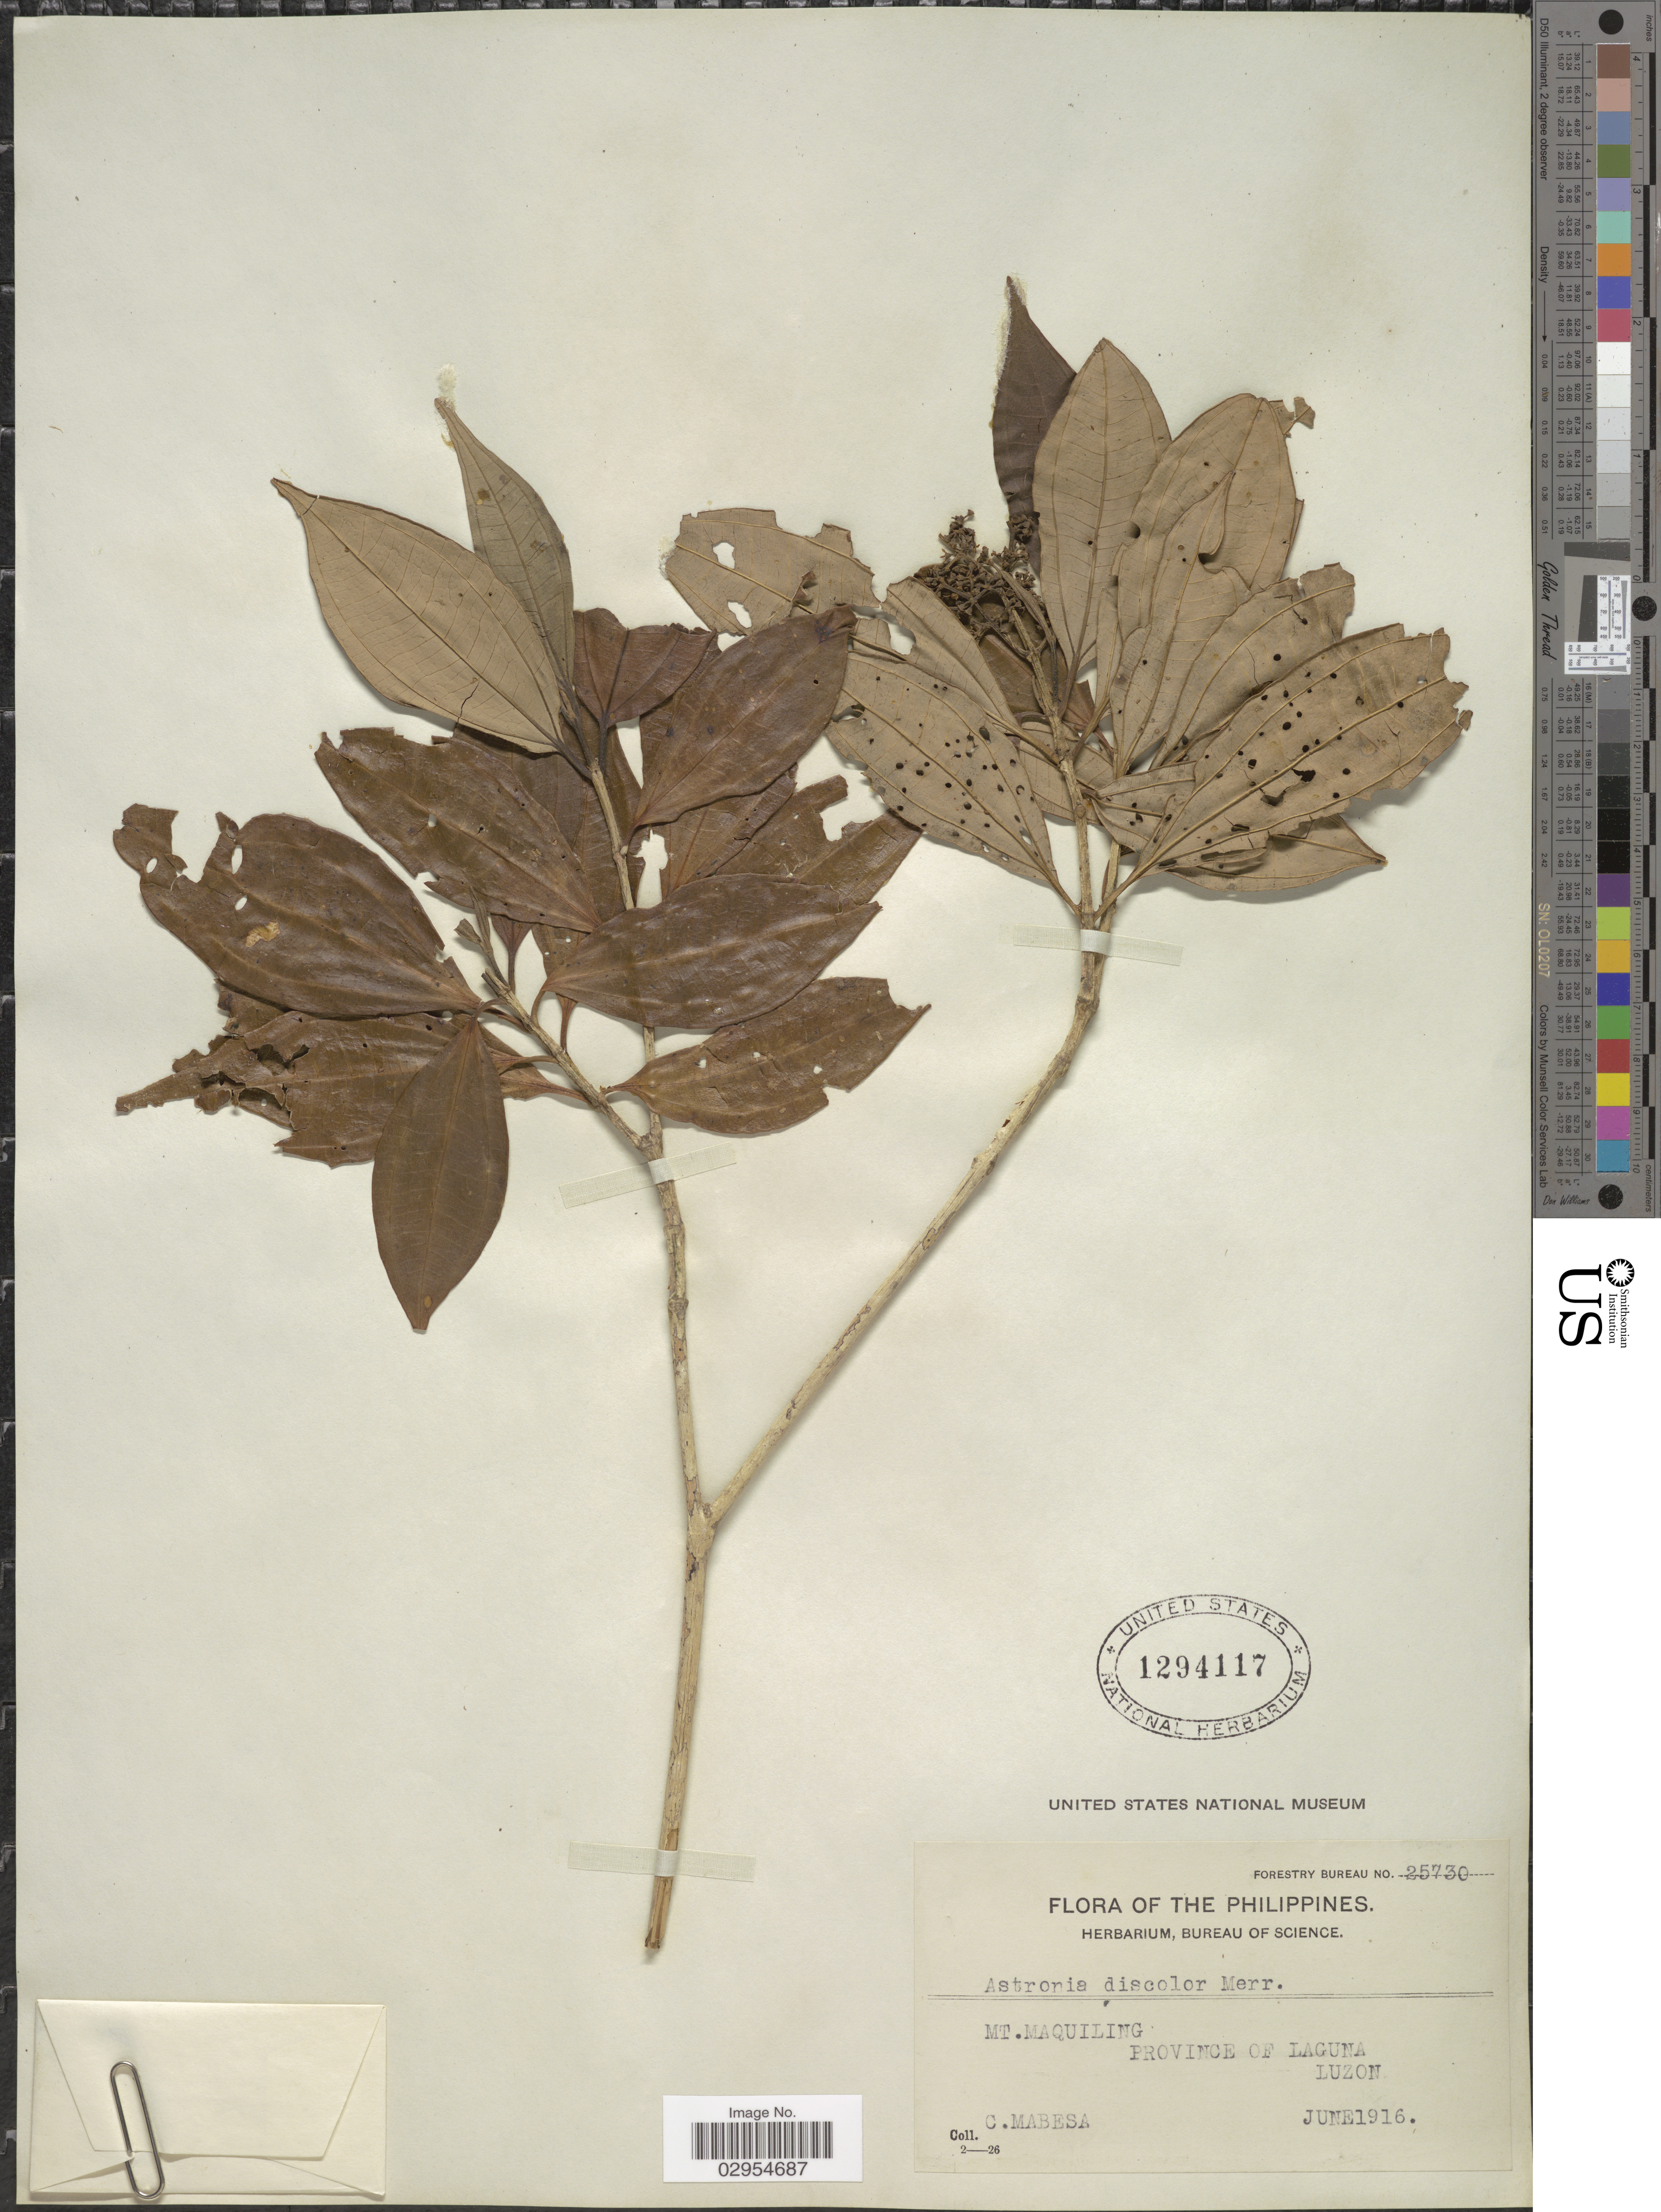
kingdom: Plantae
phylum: Tracheophyta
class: Magnoliopsida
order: Myrtales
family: Melastomataceae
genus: Astronia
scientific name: Astronia discolor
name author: Merr.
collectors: C. Mabesa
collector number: Forestry Bureau 25730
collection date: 1916-06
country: Philippines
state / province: Calabarzon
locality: Mt. Maquiling, Province of Laguna, Luzon.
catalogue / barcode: US 1294117